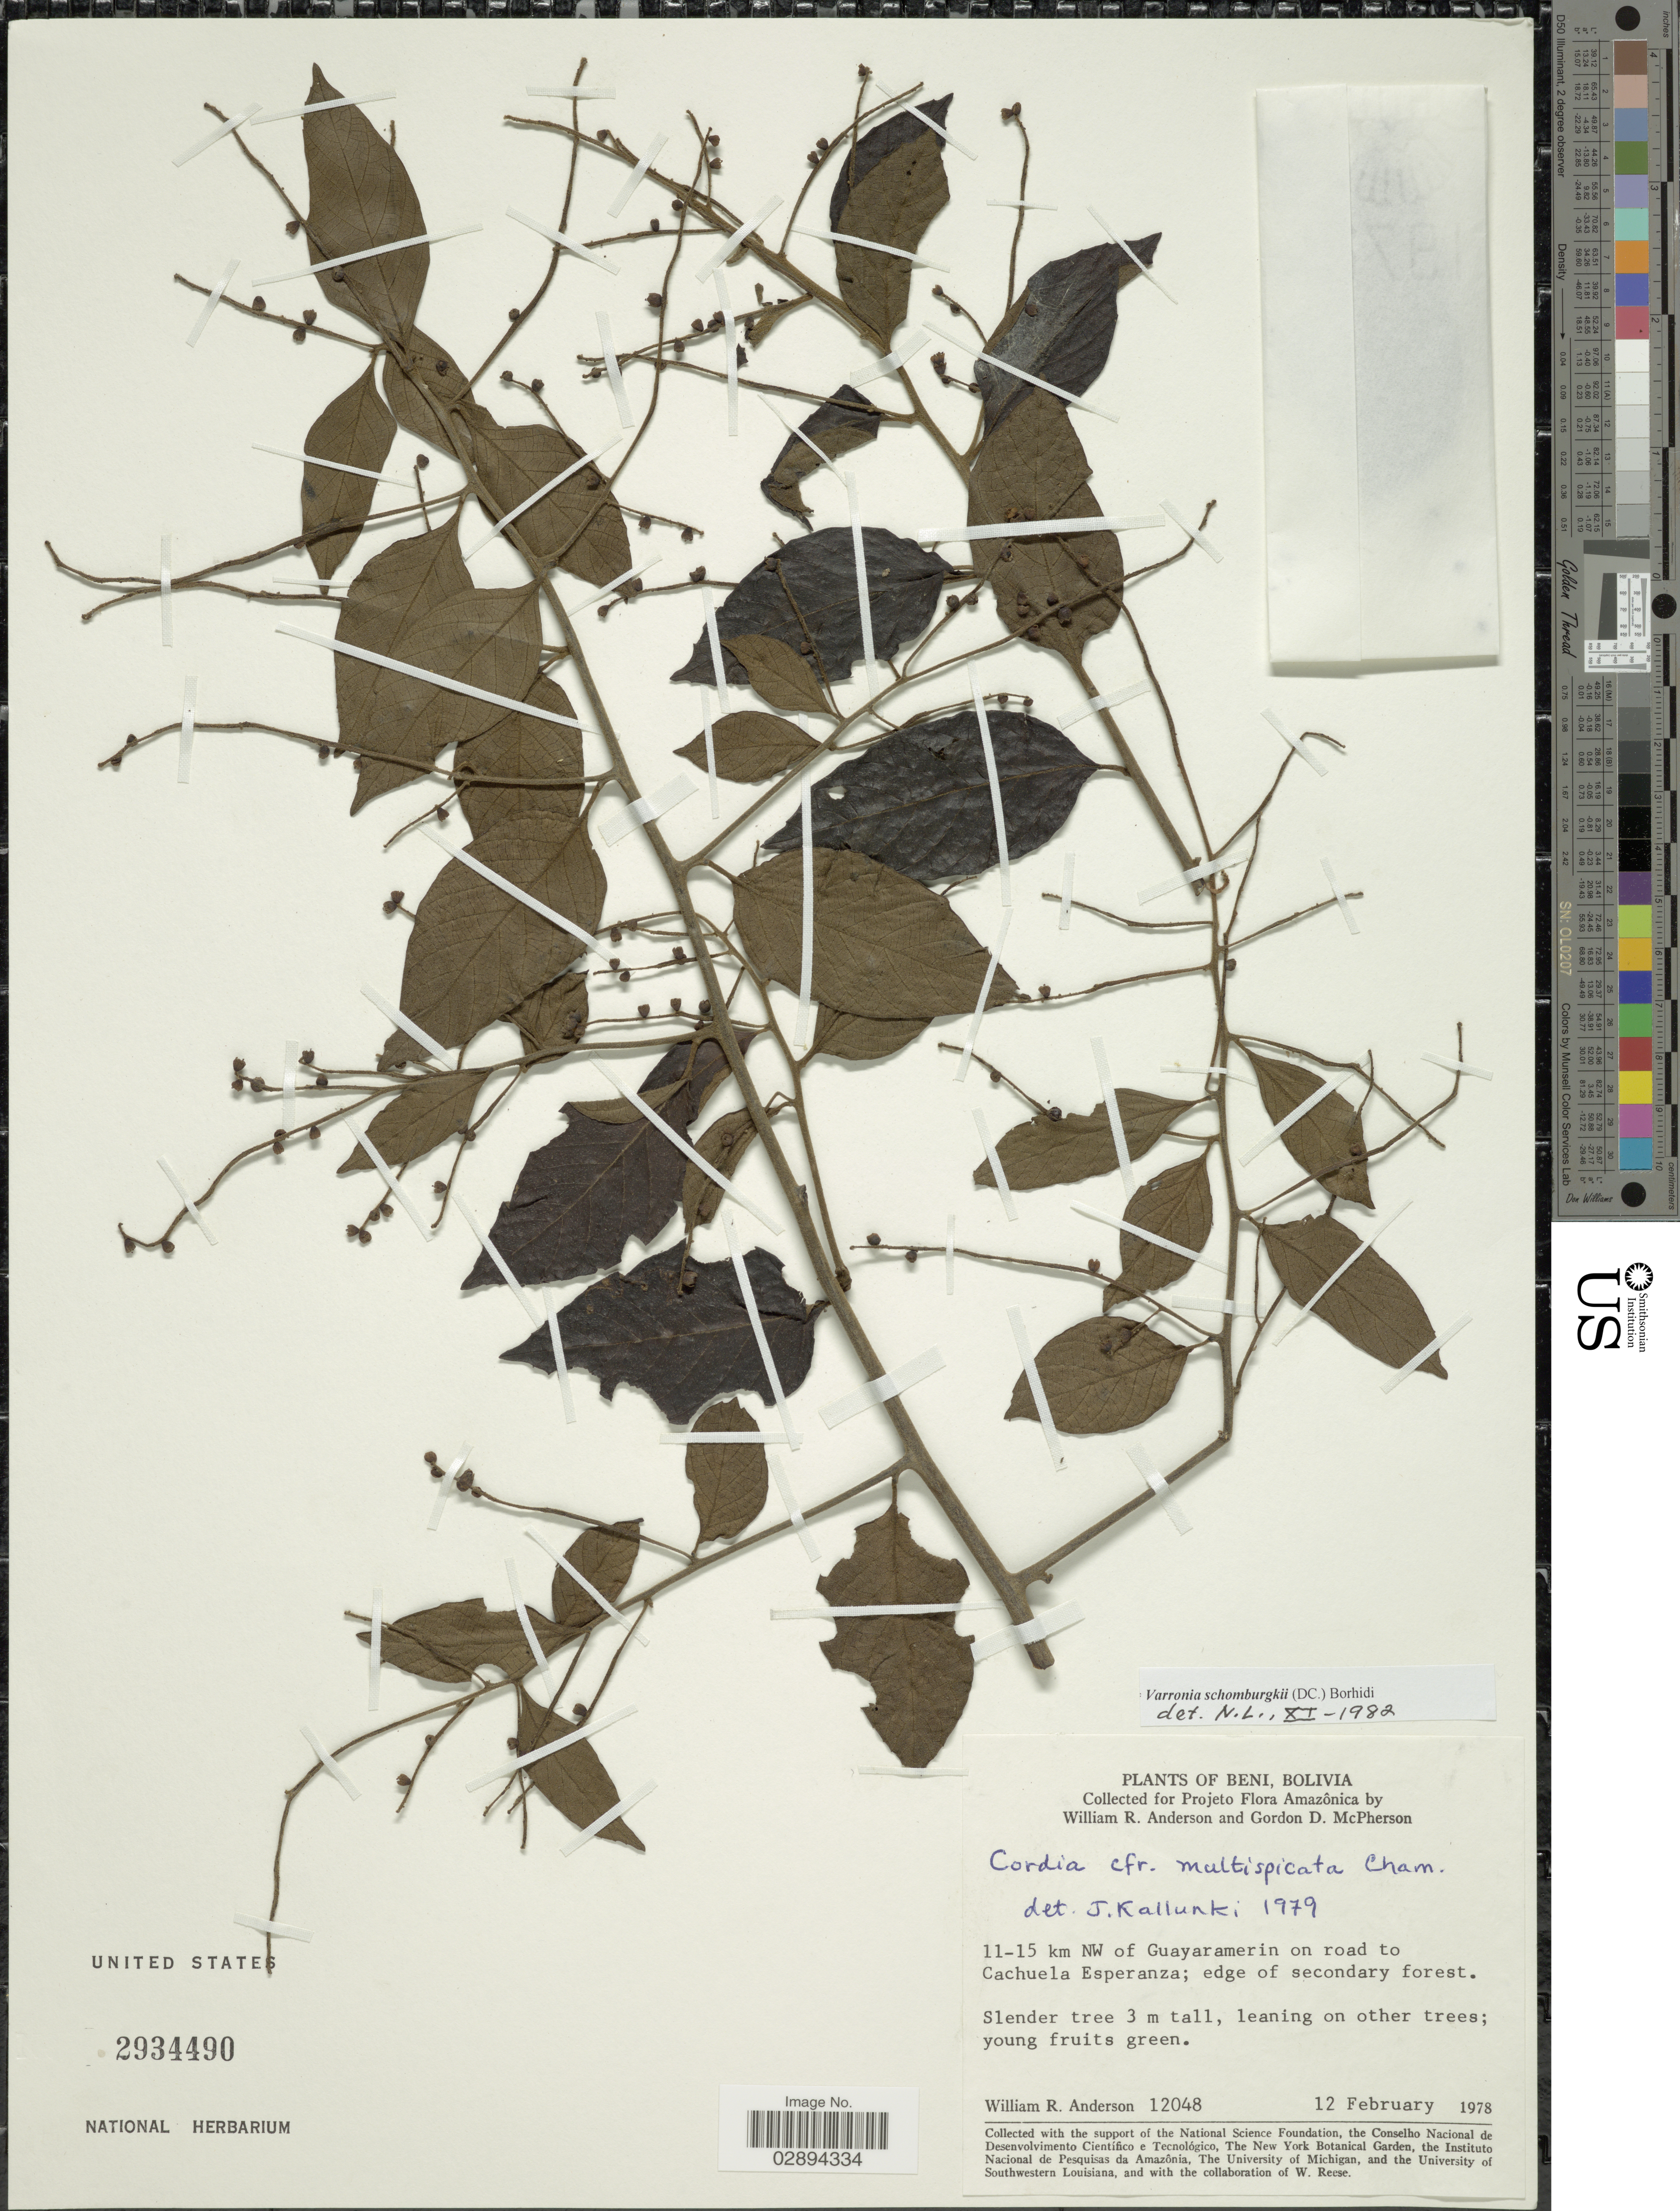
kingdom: Plantae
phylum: Tracheophyta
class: Magnoliopsida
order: Boraginales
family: Cordiaceae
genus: Varronia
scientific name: Varronia schomburgkii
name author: (DC.) Borhidi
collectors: W. R. Anderson & G. D. McPherson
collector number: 12048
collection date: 1978-01-12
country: Bolivia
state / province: Beni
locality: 11-15 km NW of Guayaramerin on road to Cachuela Esperanza.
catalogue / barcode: US 2934490